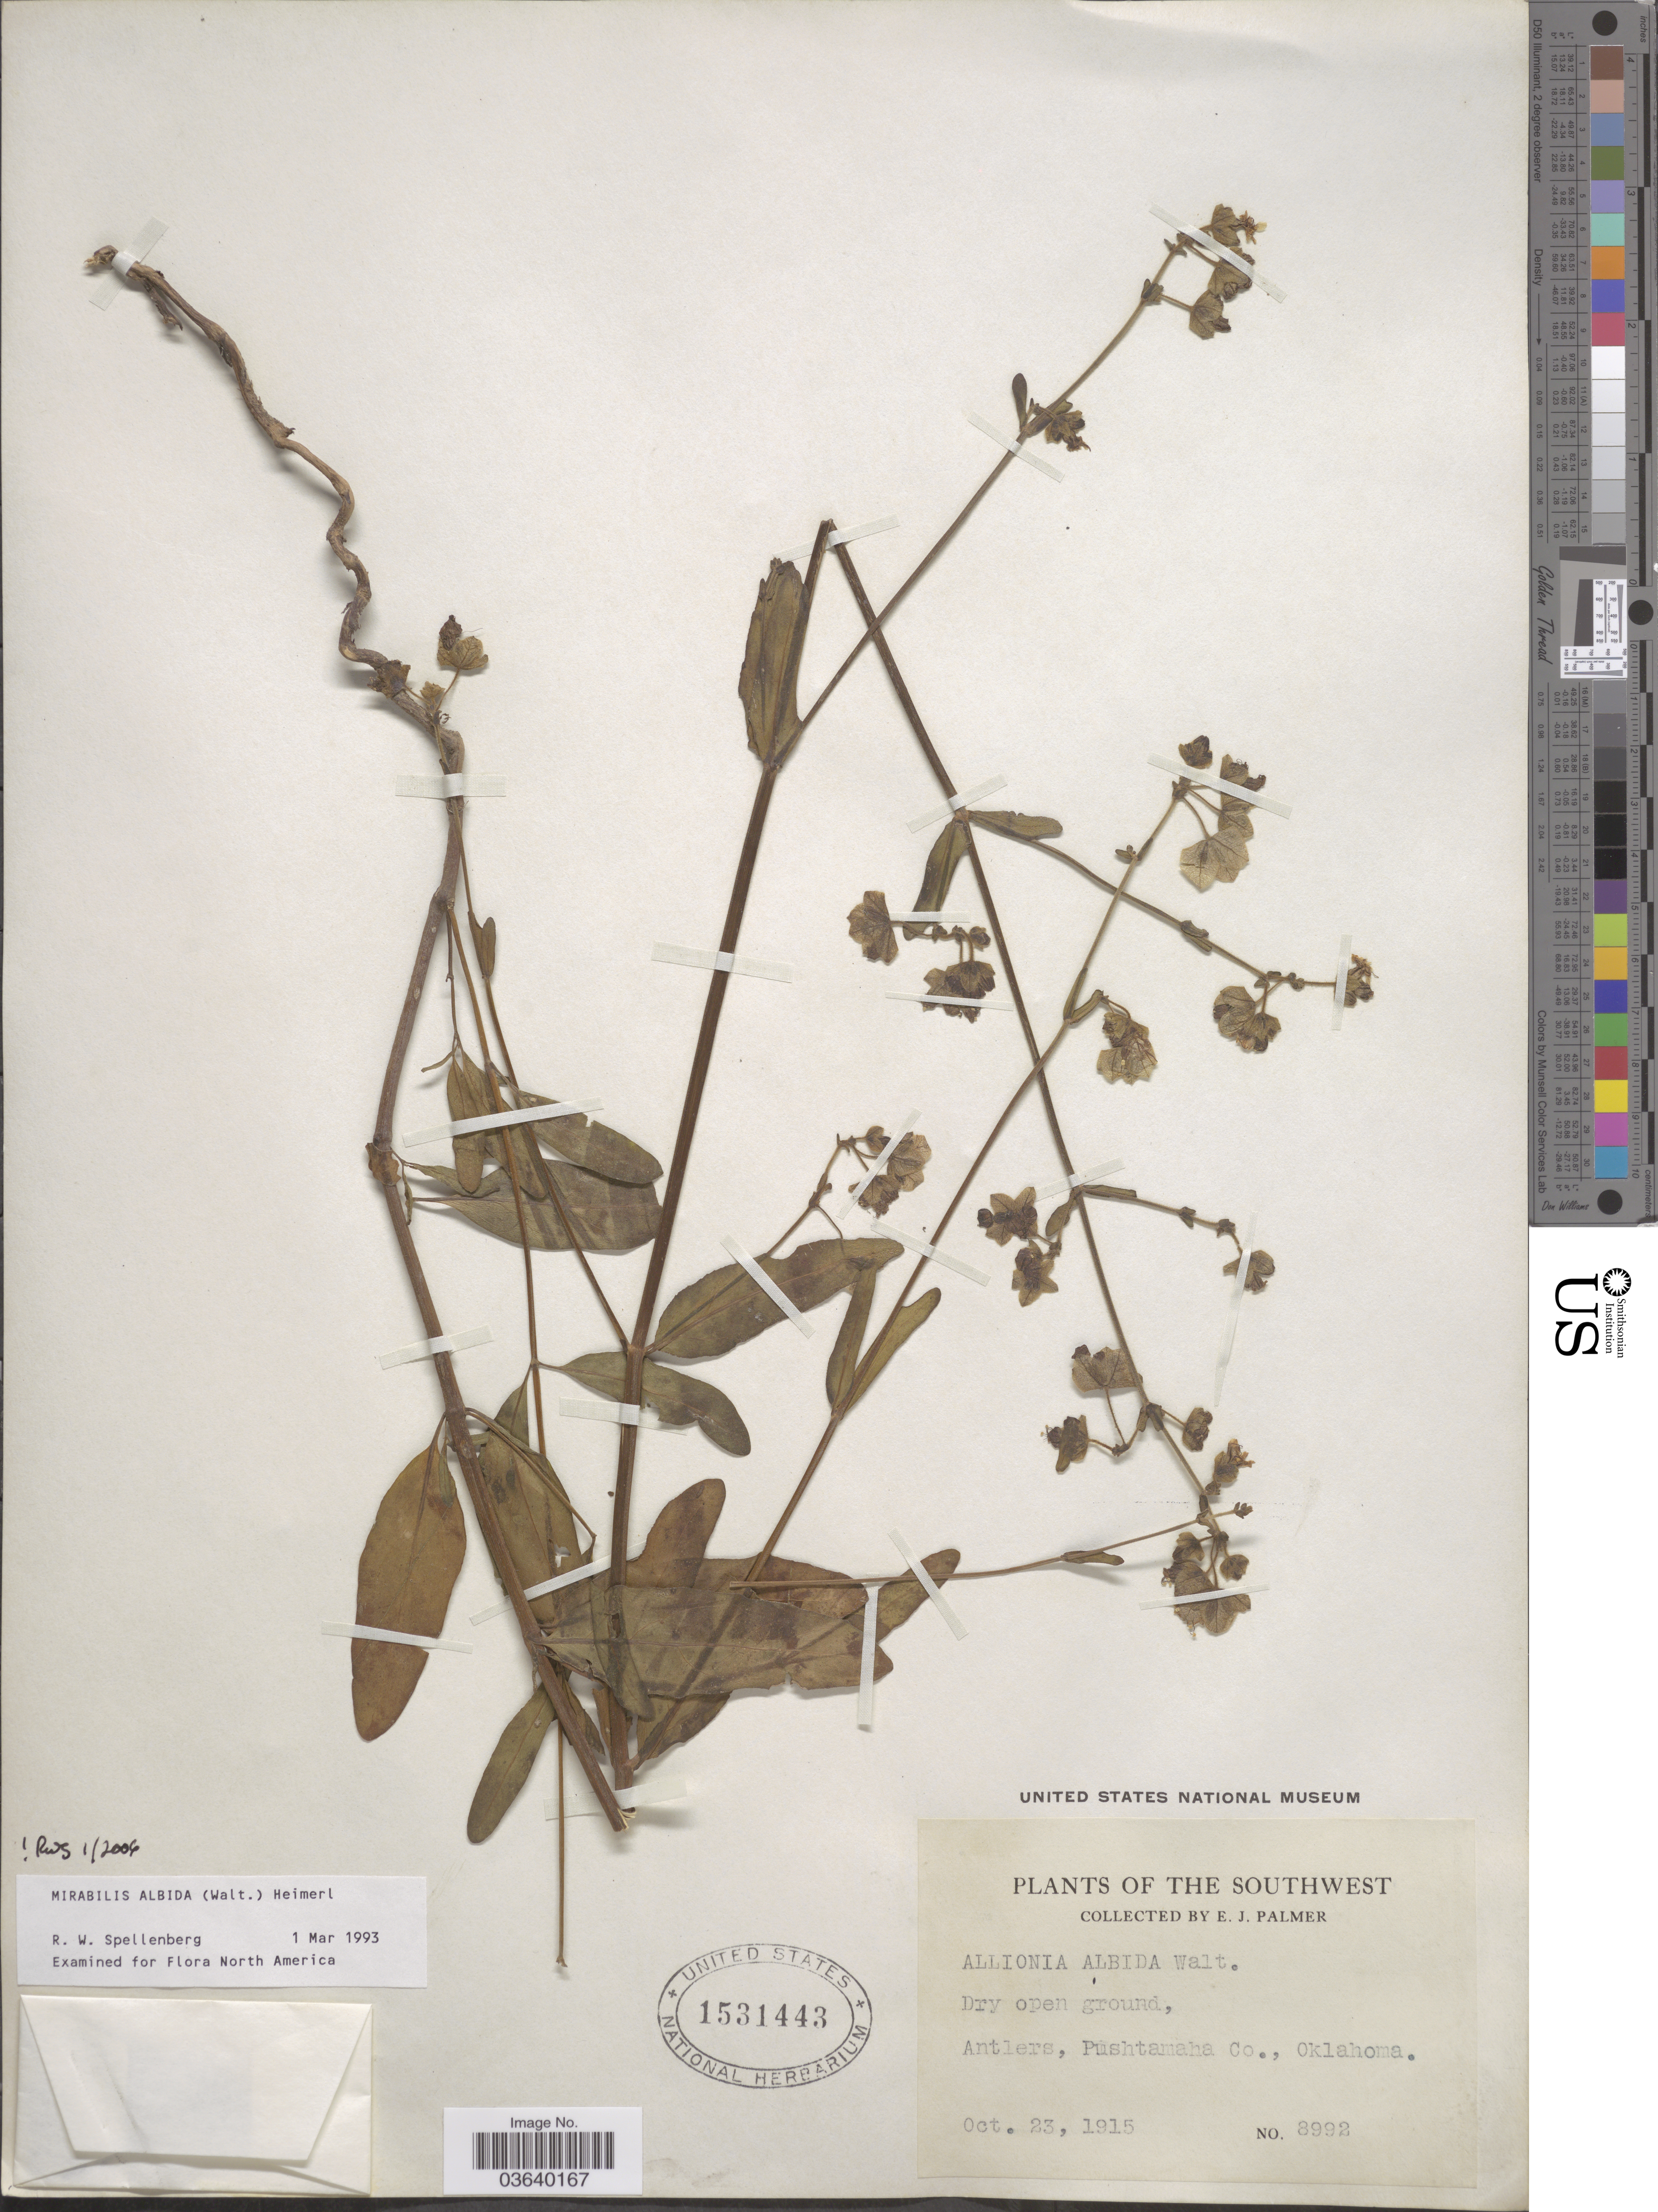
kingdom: Plantae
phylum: Tracheophyta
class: Magnoliopsida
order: Caryophyllales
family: Nyctaginaceae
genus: Mirabilis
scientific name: Mirabilis albida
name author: (Walter) Heimerl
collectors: E. J. Palmer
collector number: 8992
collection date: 1915-10-23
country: United States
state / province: Oklahoma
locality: The Southwest. Antlers, Pushtamaha Co.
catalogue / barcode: US 1531443